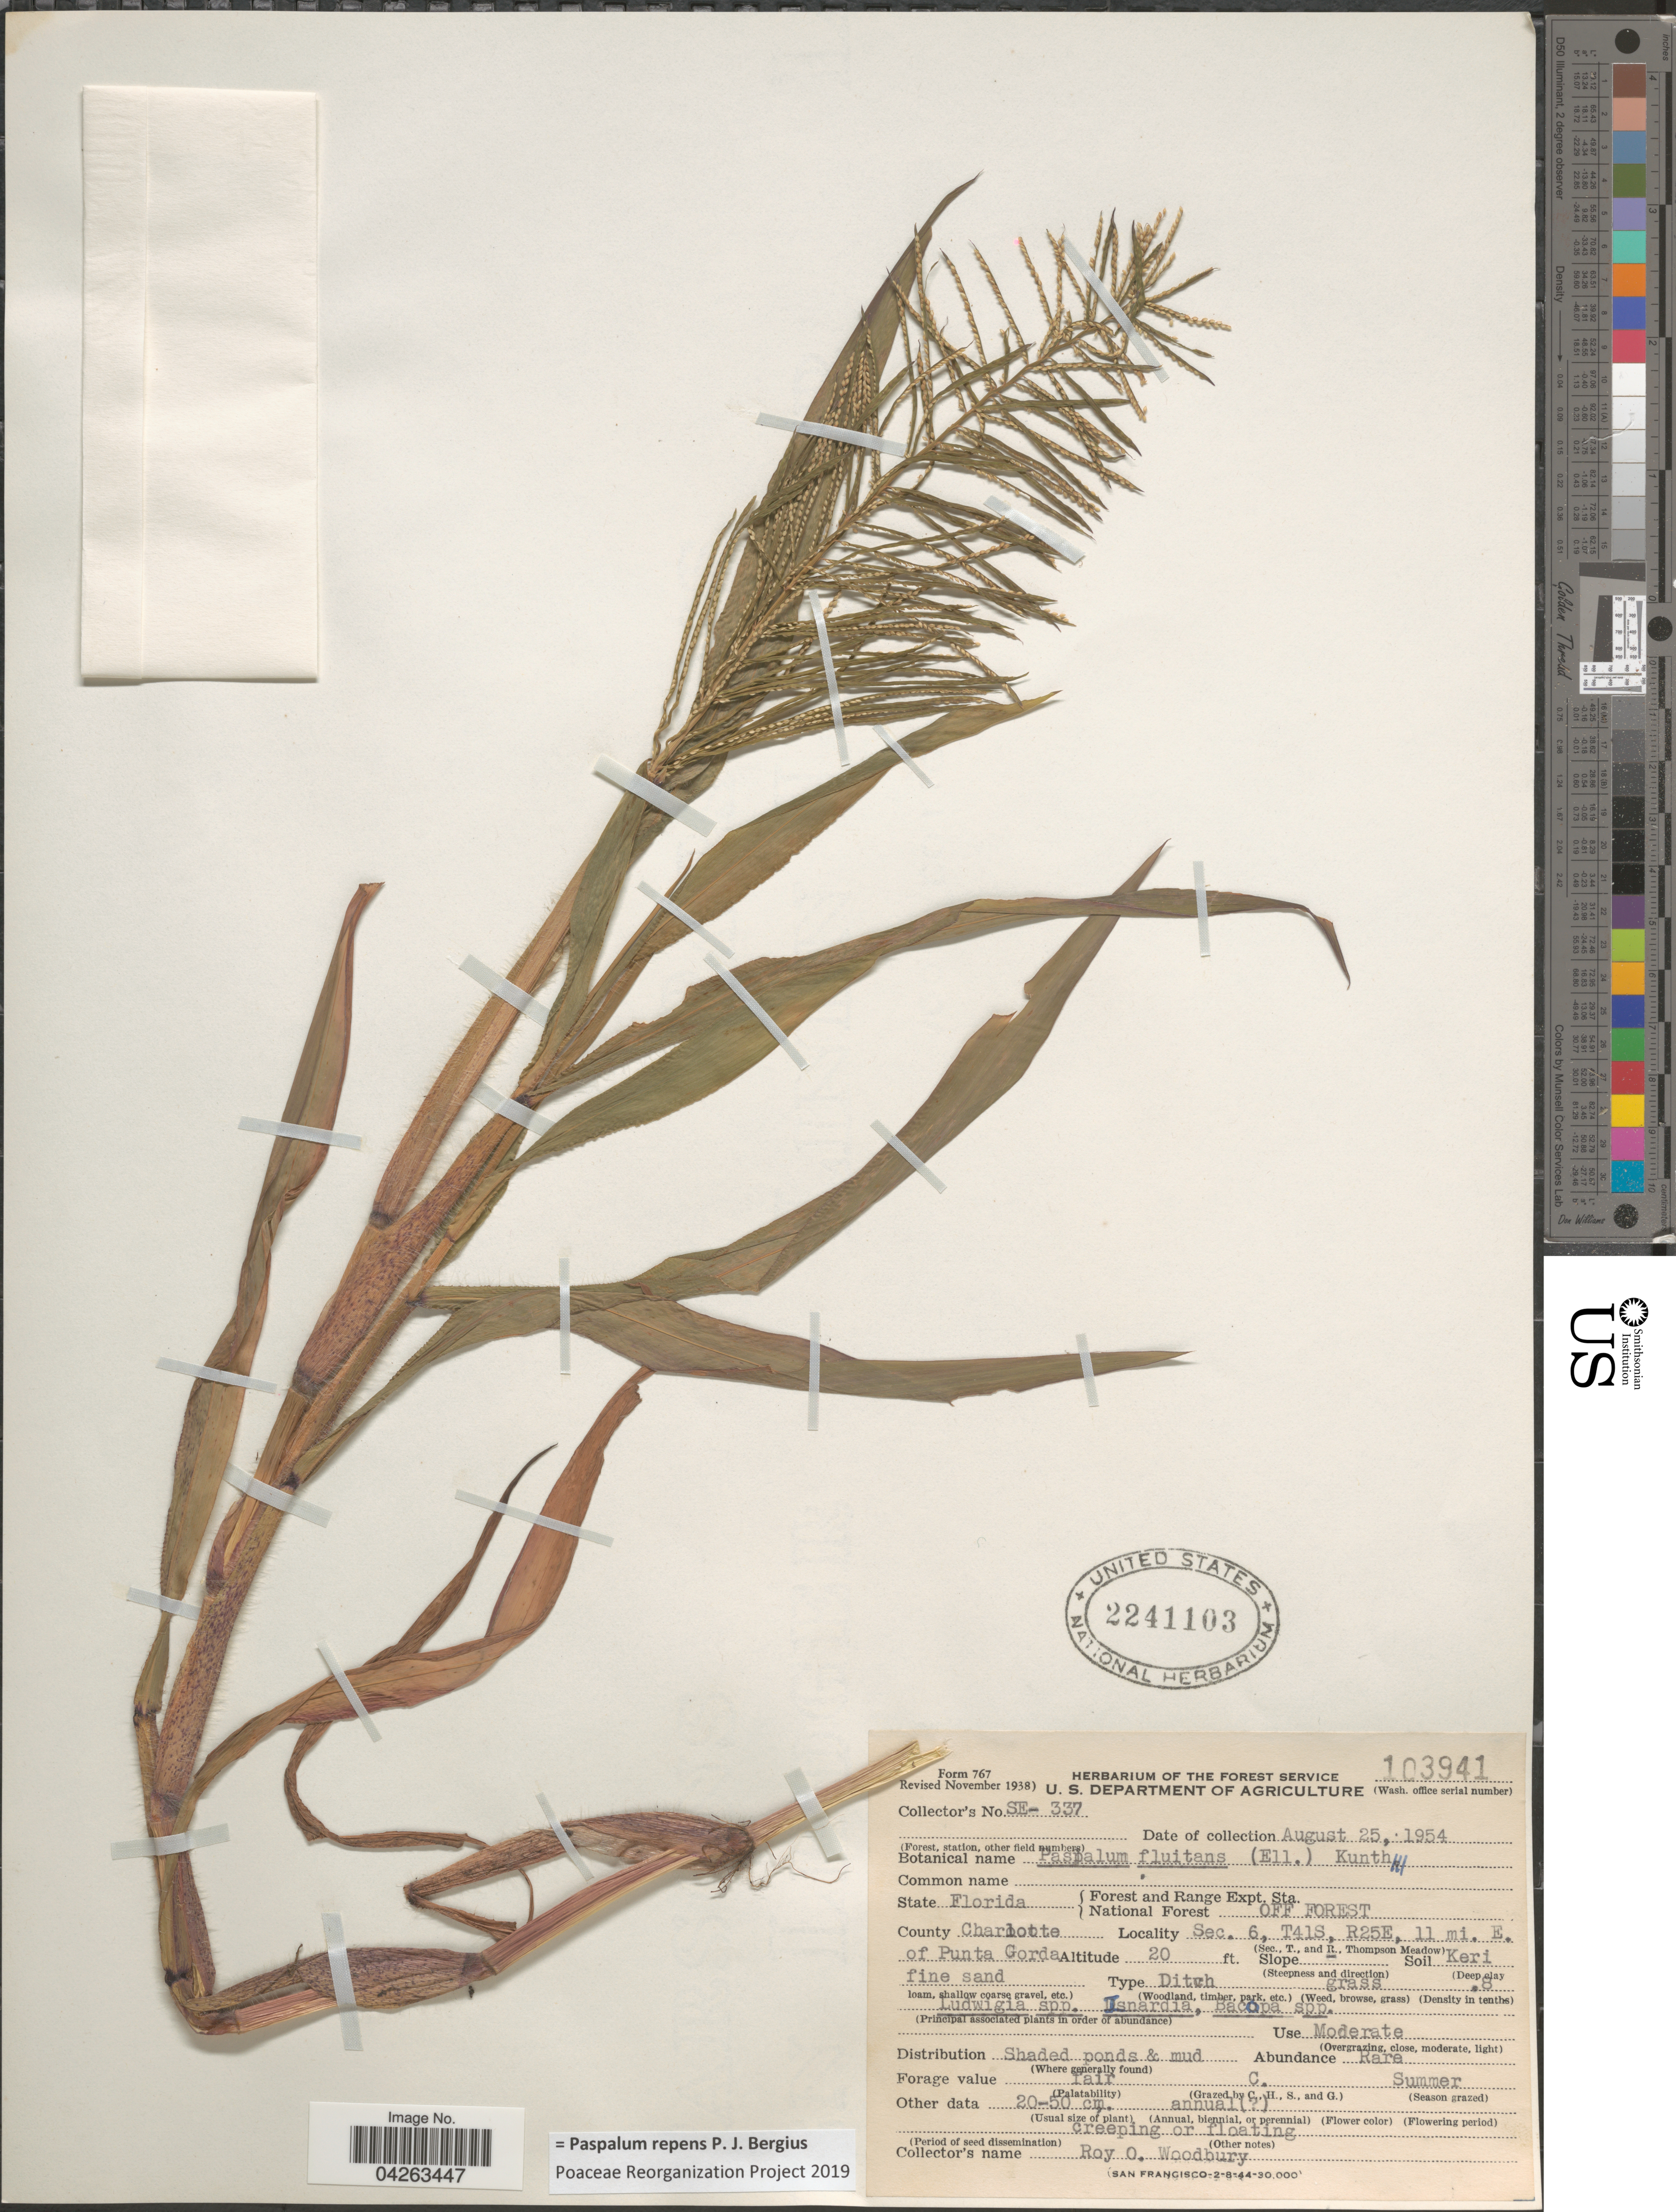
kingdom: Plantae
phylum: Tracheophyta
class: Liliopsida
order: Poales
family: Poaceae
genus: Paspalum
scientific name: Paspalum repens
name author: P.J. Bergius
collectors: R. Woodbury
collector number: SE-337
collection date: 1954-08-25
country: United States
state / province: Florida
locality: Forest and Range Expt. Sta. National Forest Off Forest. County Charlotte. Sec. 6, T41S, R25E, 11 mi. E. of Punta Gorda.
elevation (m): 6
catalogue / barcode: US 2241103